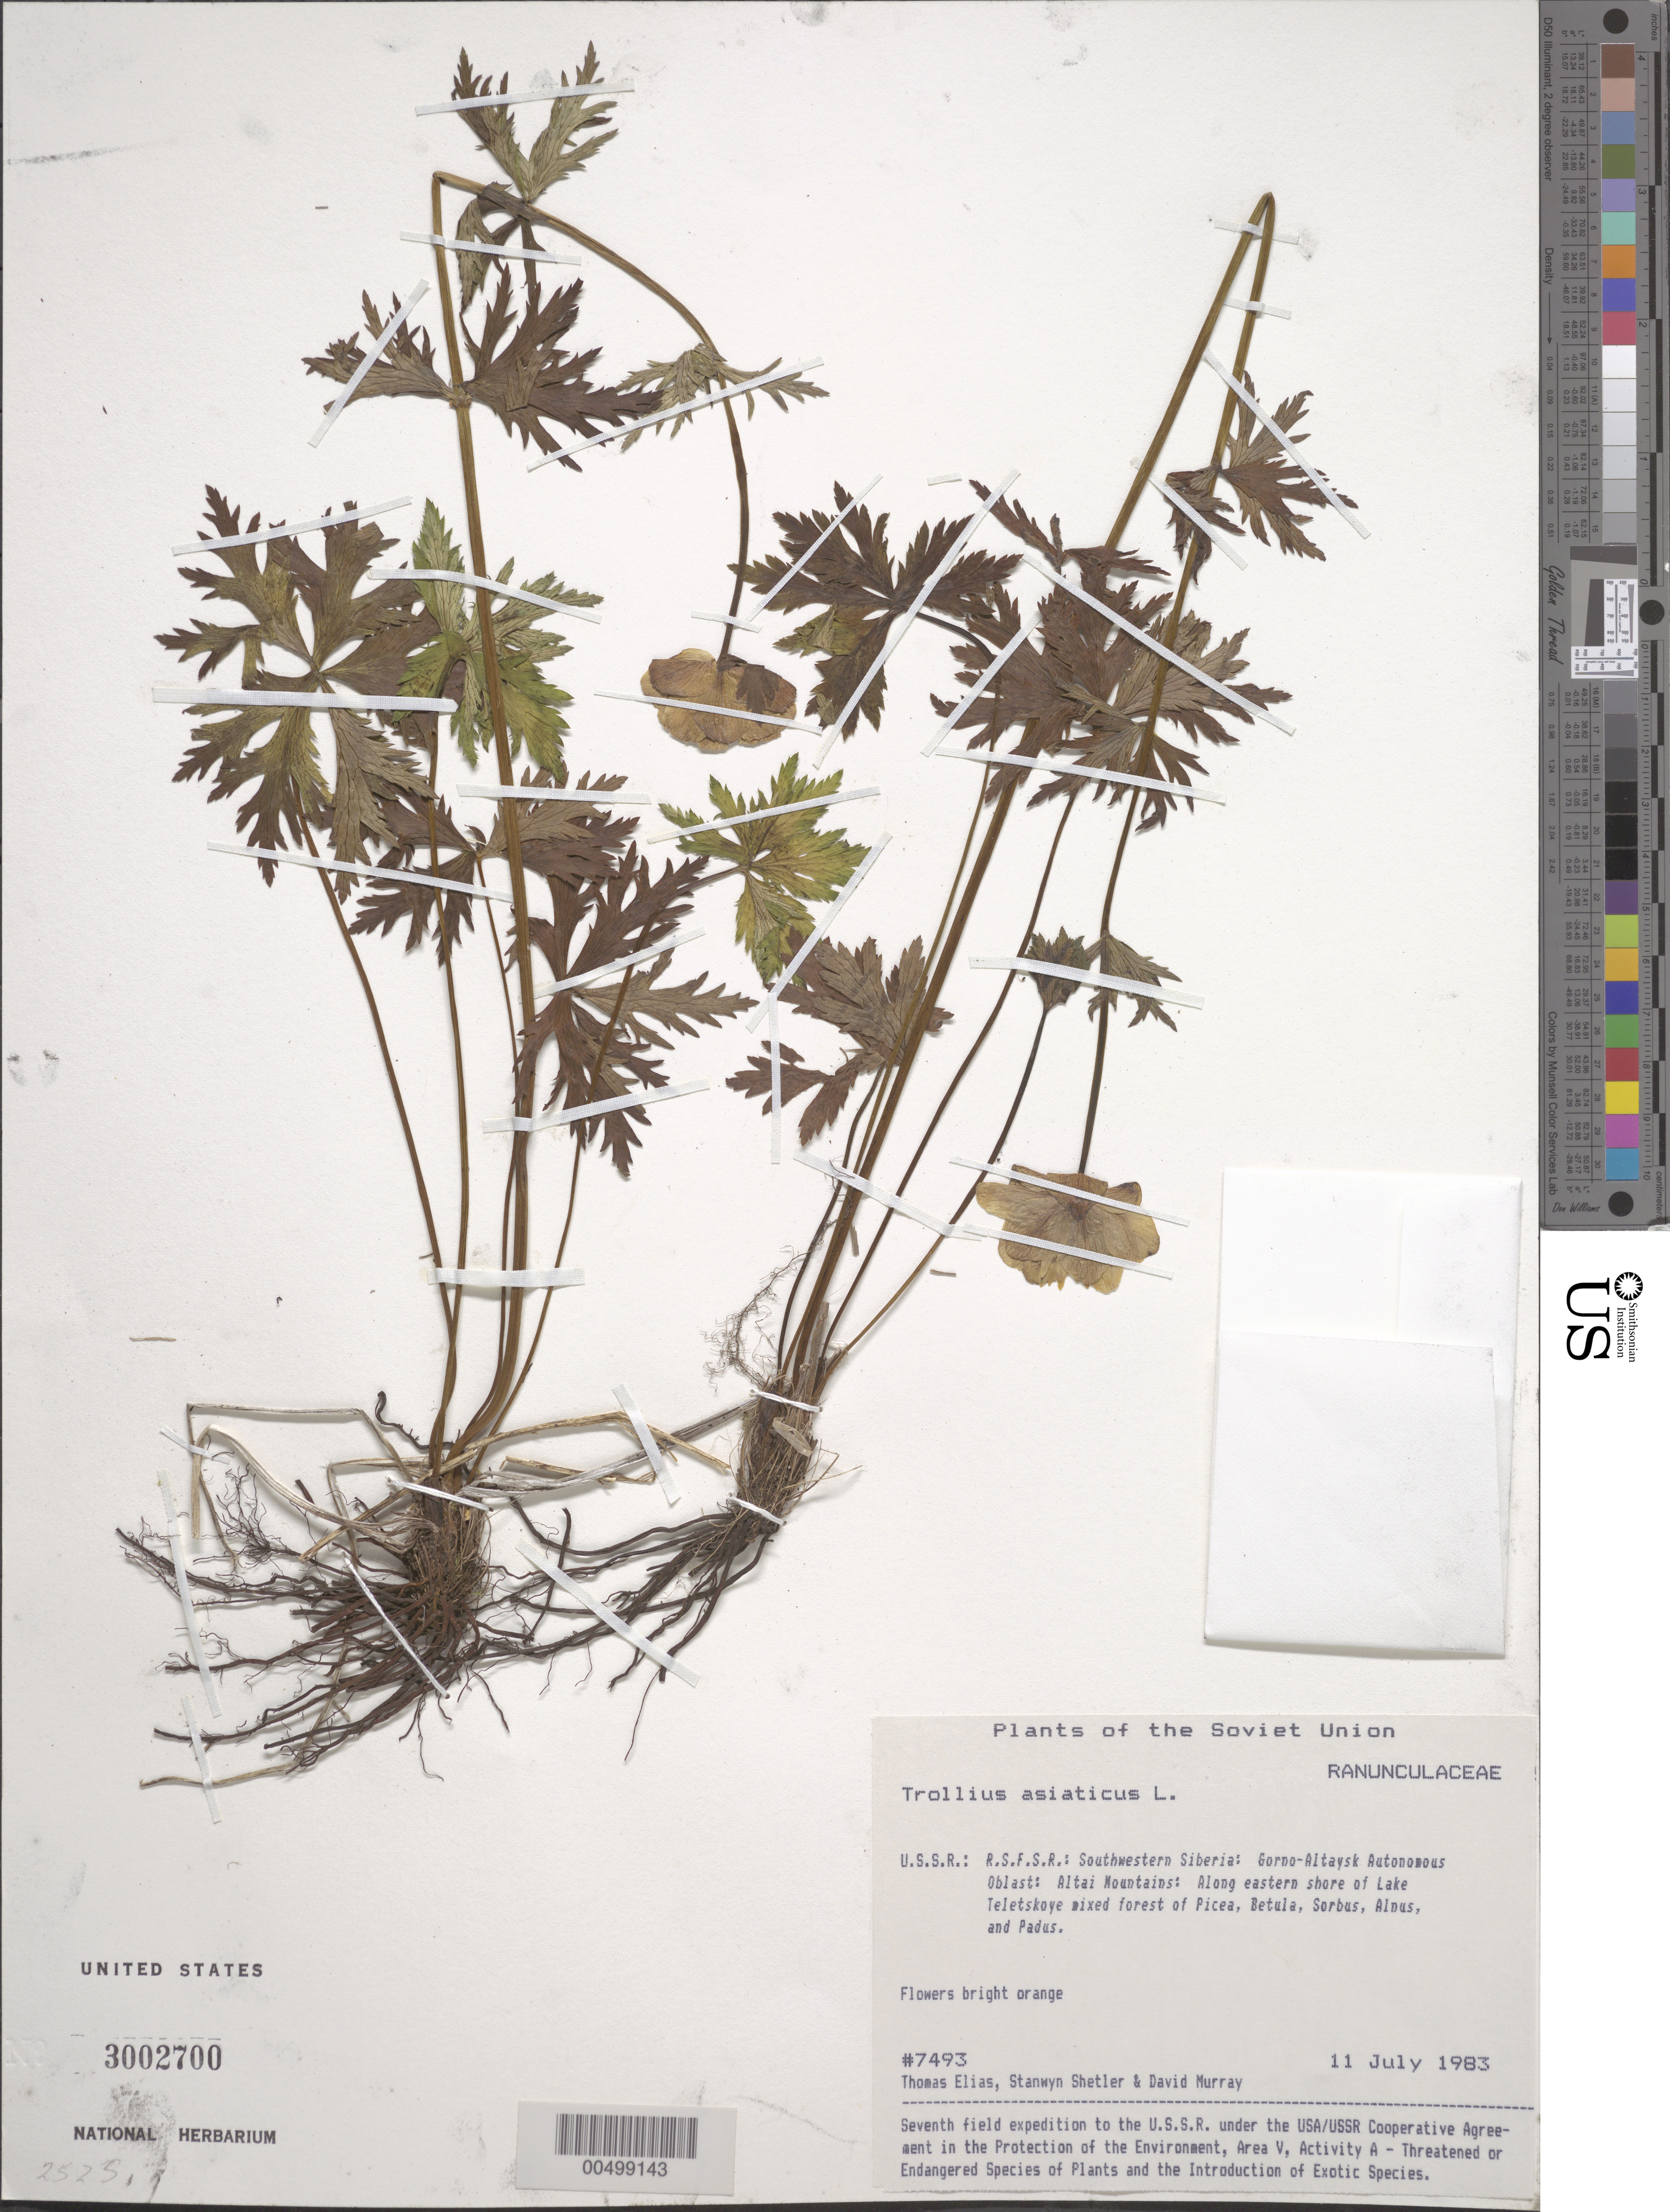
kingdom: Plantae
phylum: Tracheophyta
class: Magnoliopsida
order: Ranunculales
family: Ranunculaceae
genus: Trollius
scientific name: Trollius asiaticus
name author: L.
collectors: T. Elias, S. Shetler & D. F. Murray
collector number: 7493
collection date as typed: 11 Jul 1983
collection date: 1983-07-11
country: Russian Federation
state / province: Altai Republic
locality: Altai Mountains, along eastern shore of Lake Teletskoye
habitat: mixed forest of Picea, Betula, Sorbus, Alnus, and Padus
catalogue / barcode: US 3002700